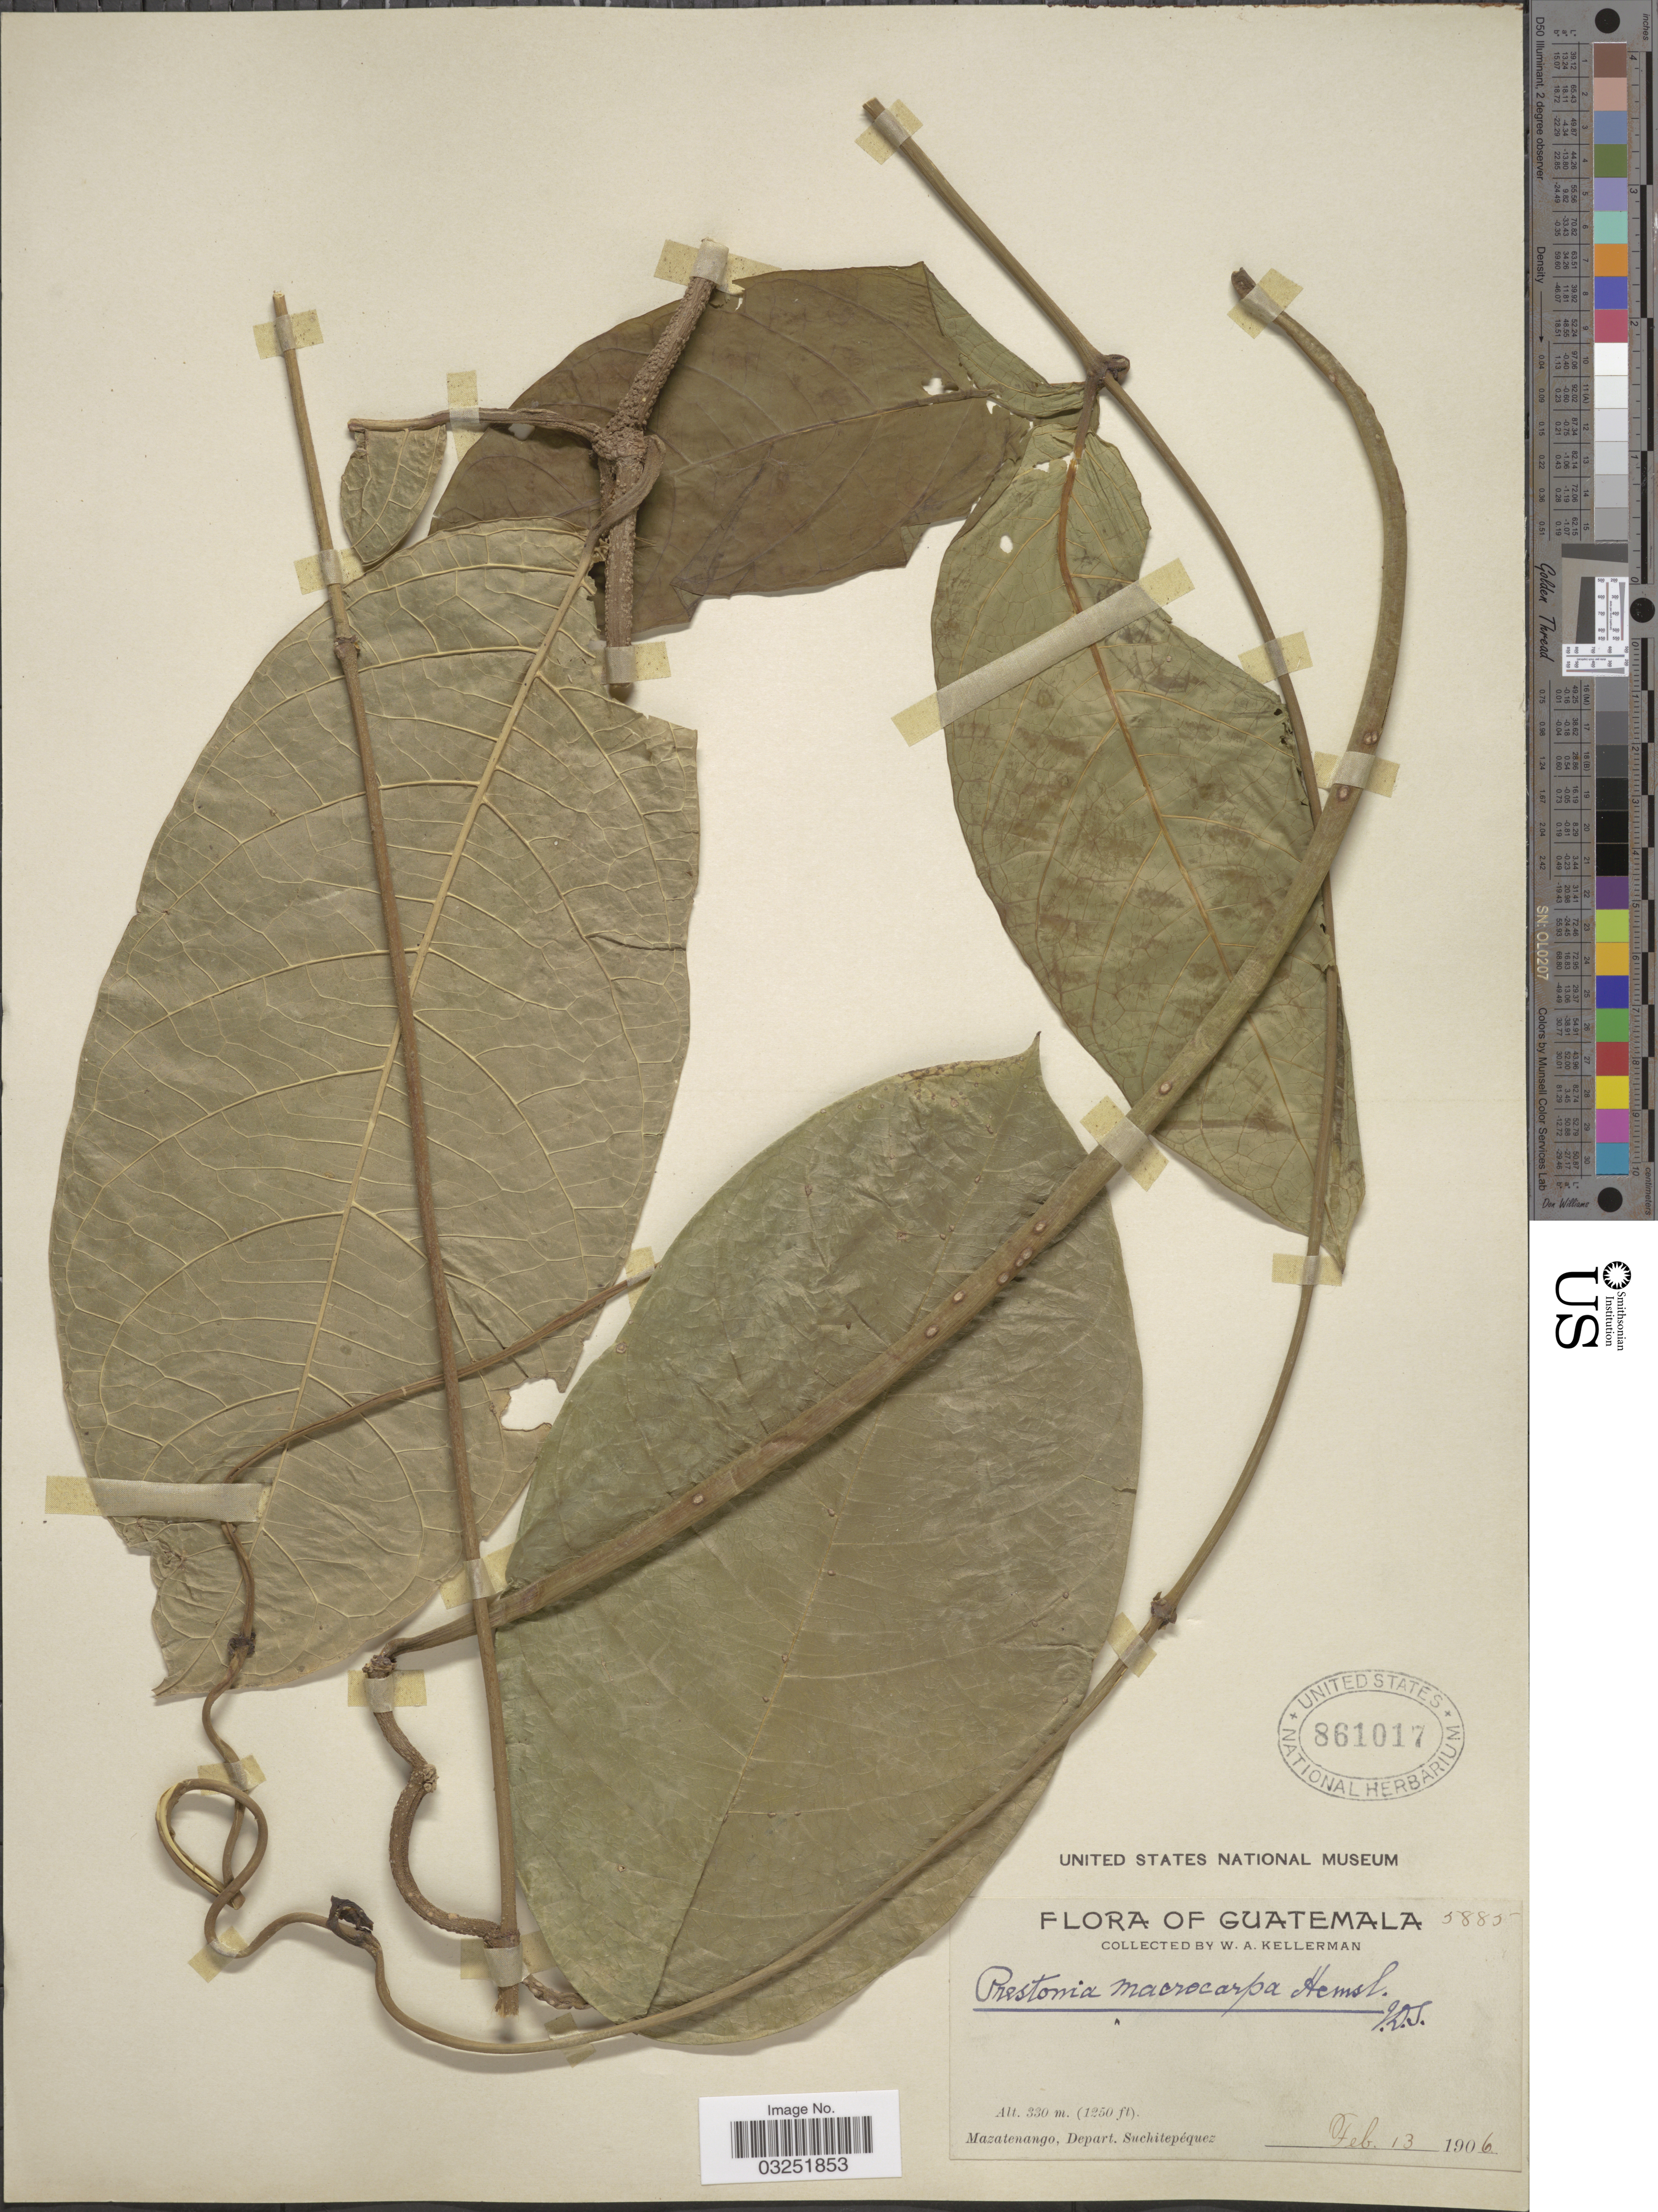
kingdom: Plantae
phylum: Tracheophyta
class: Magnoliopsida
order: Gentianales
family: Apocynaceae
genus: Prestonia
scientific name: Prestonia portobellensis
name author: (Beurl.) Woodson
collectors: W. Kellerman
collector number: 5885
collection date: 1906-02-13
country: Guatemala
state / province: Suchitepéquez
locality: Mazatenango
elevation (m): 330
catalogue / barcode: US 861017